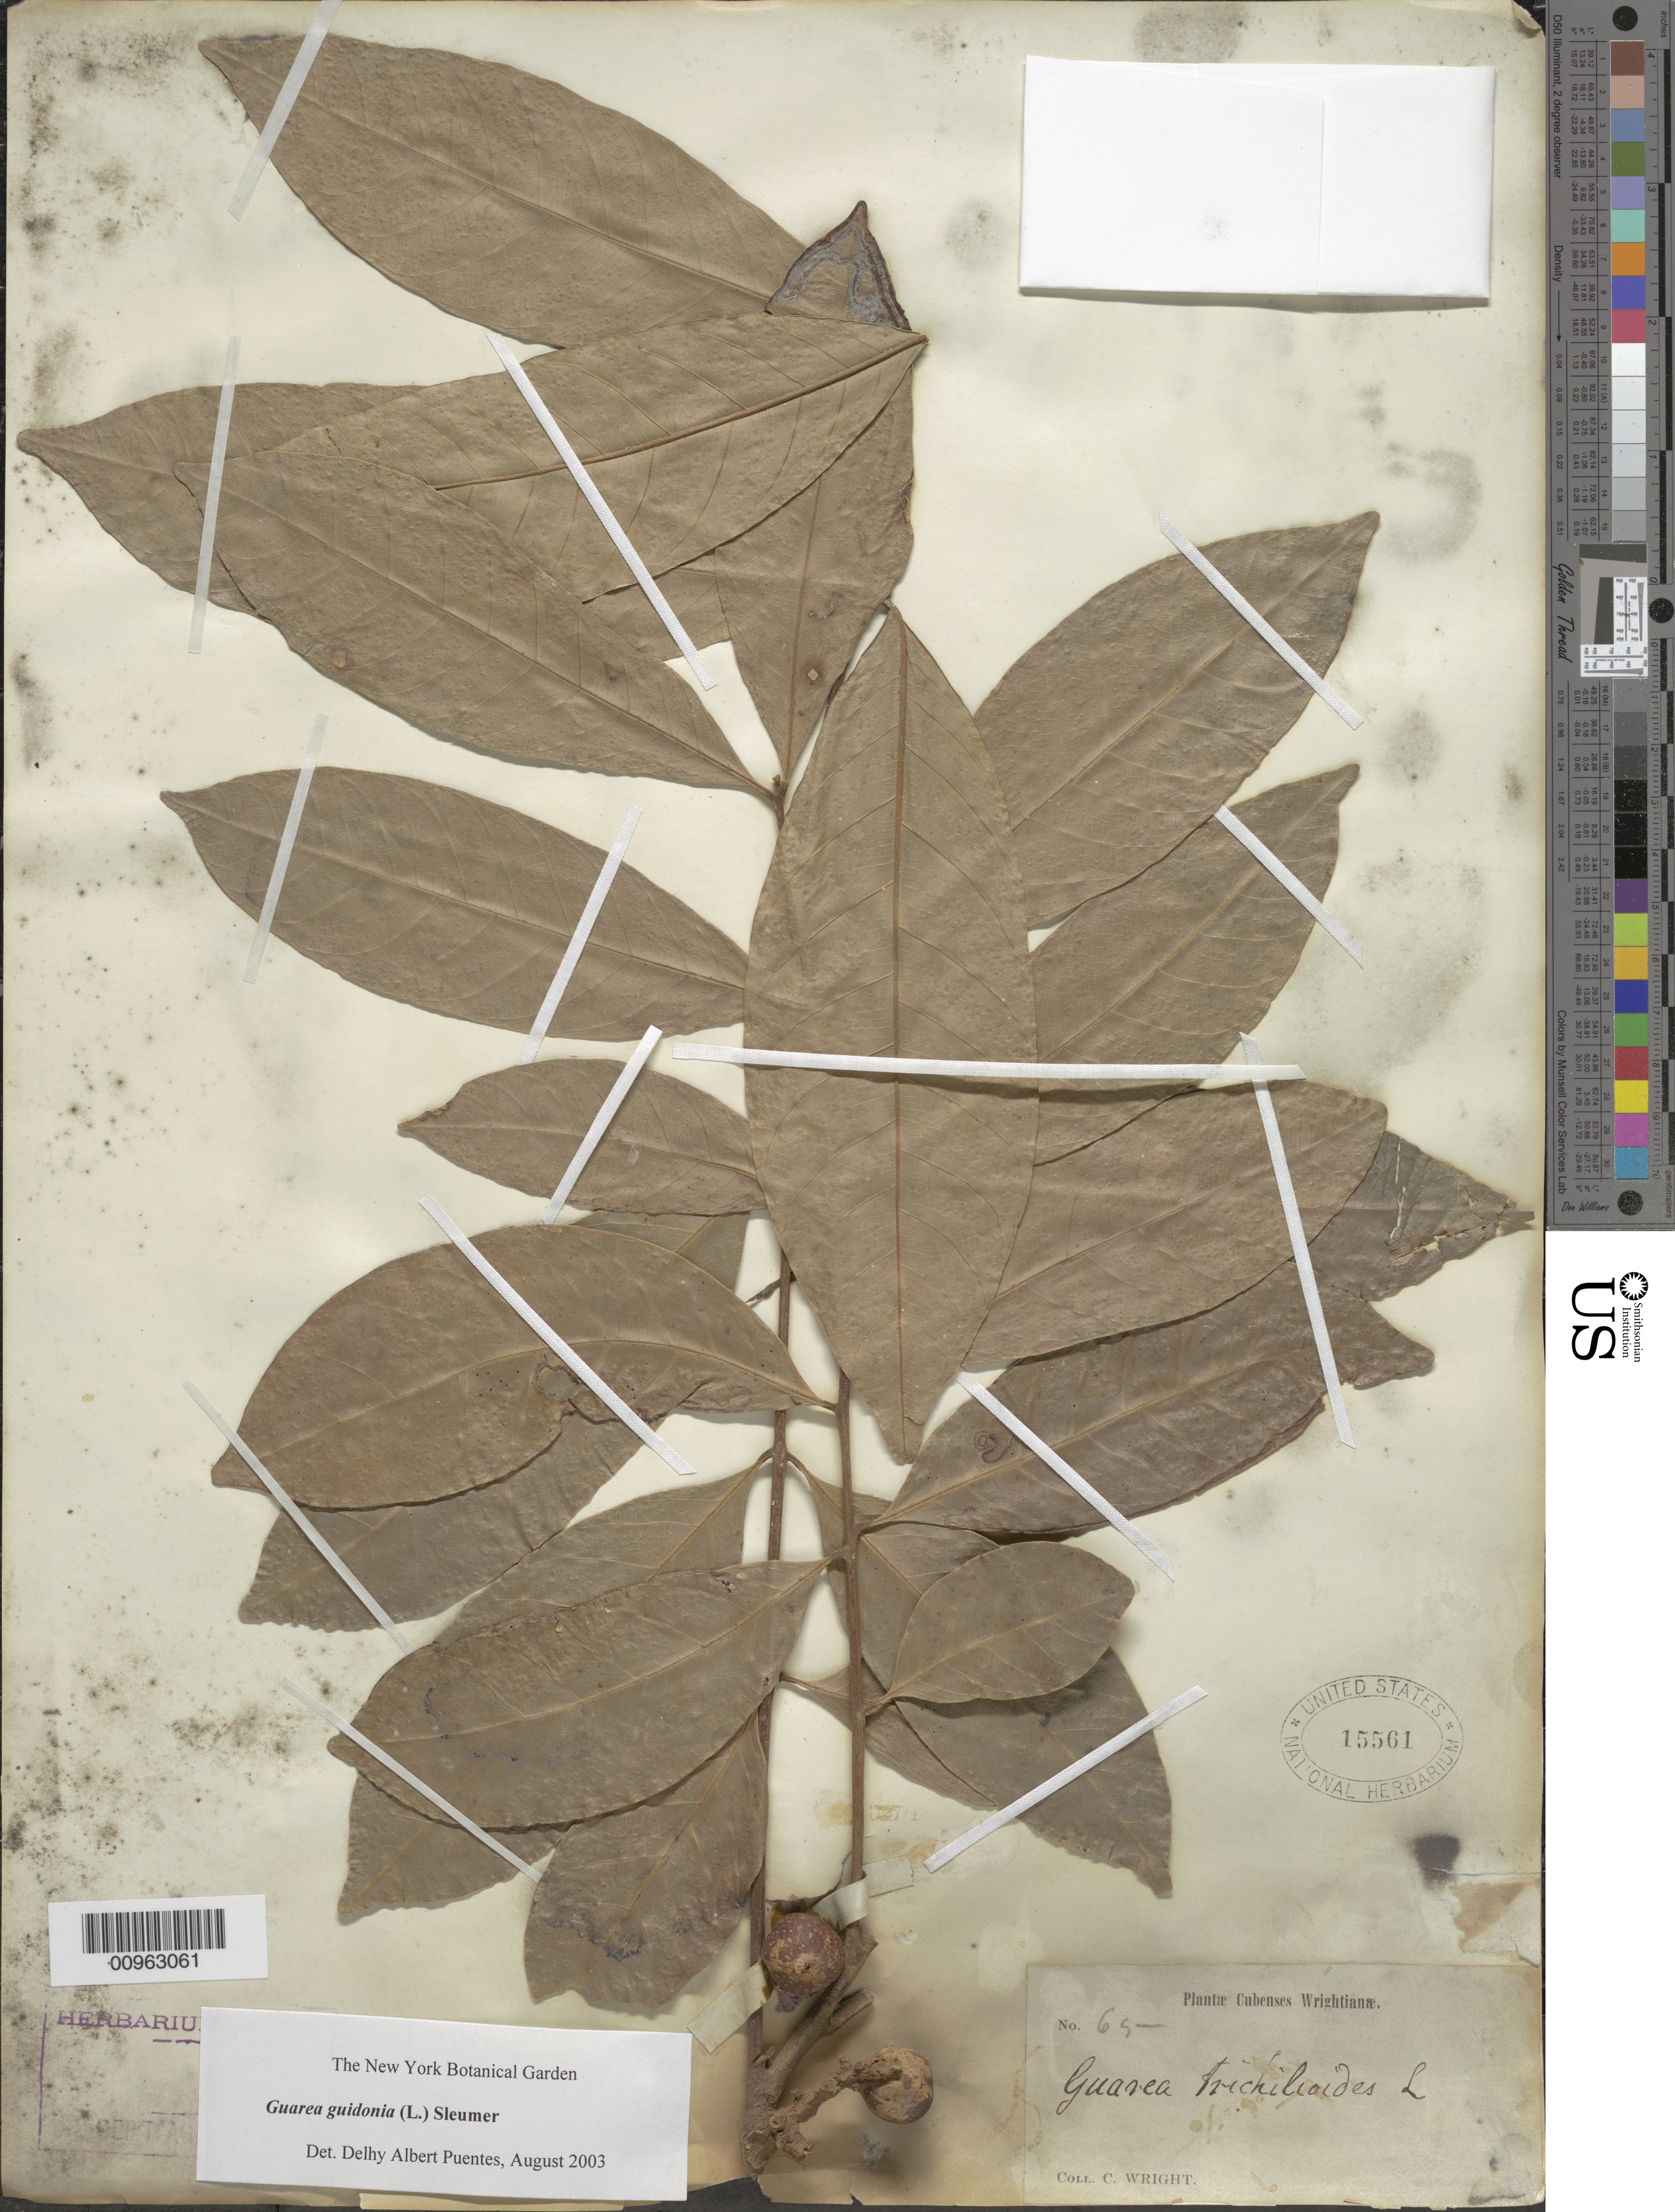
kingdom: Plantae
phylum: Tracheophyta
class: Magnoliopsida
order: Sapindales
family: Meliaceae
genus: Guarea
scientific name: Guarea guidonia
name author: (L.) Sleumer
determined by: Puentes, D. A.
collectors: C. Wright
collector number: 65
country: Cuba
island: Cuba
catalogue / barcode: US 15561